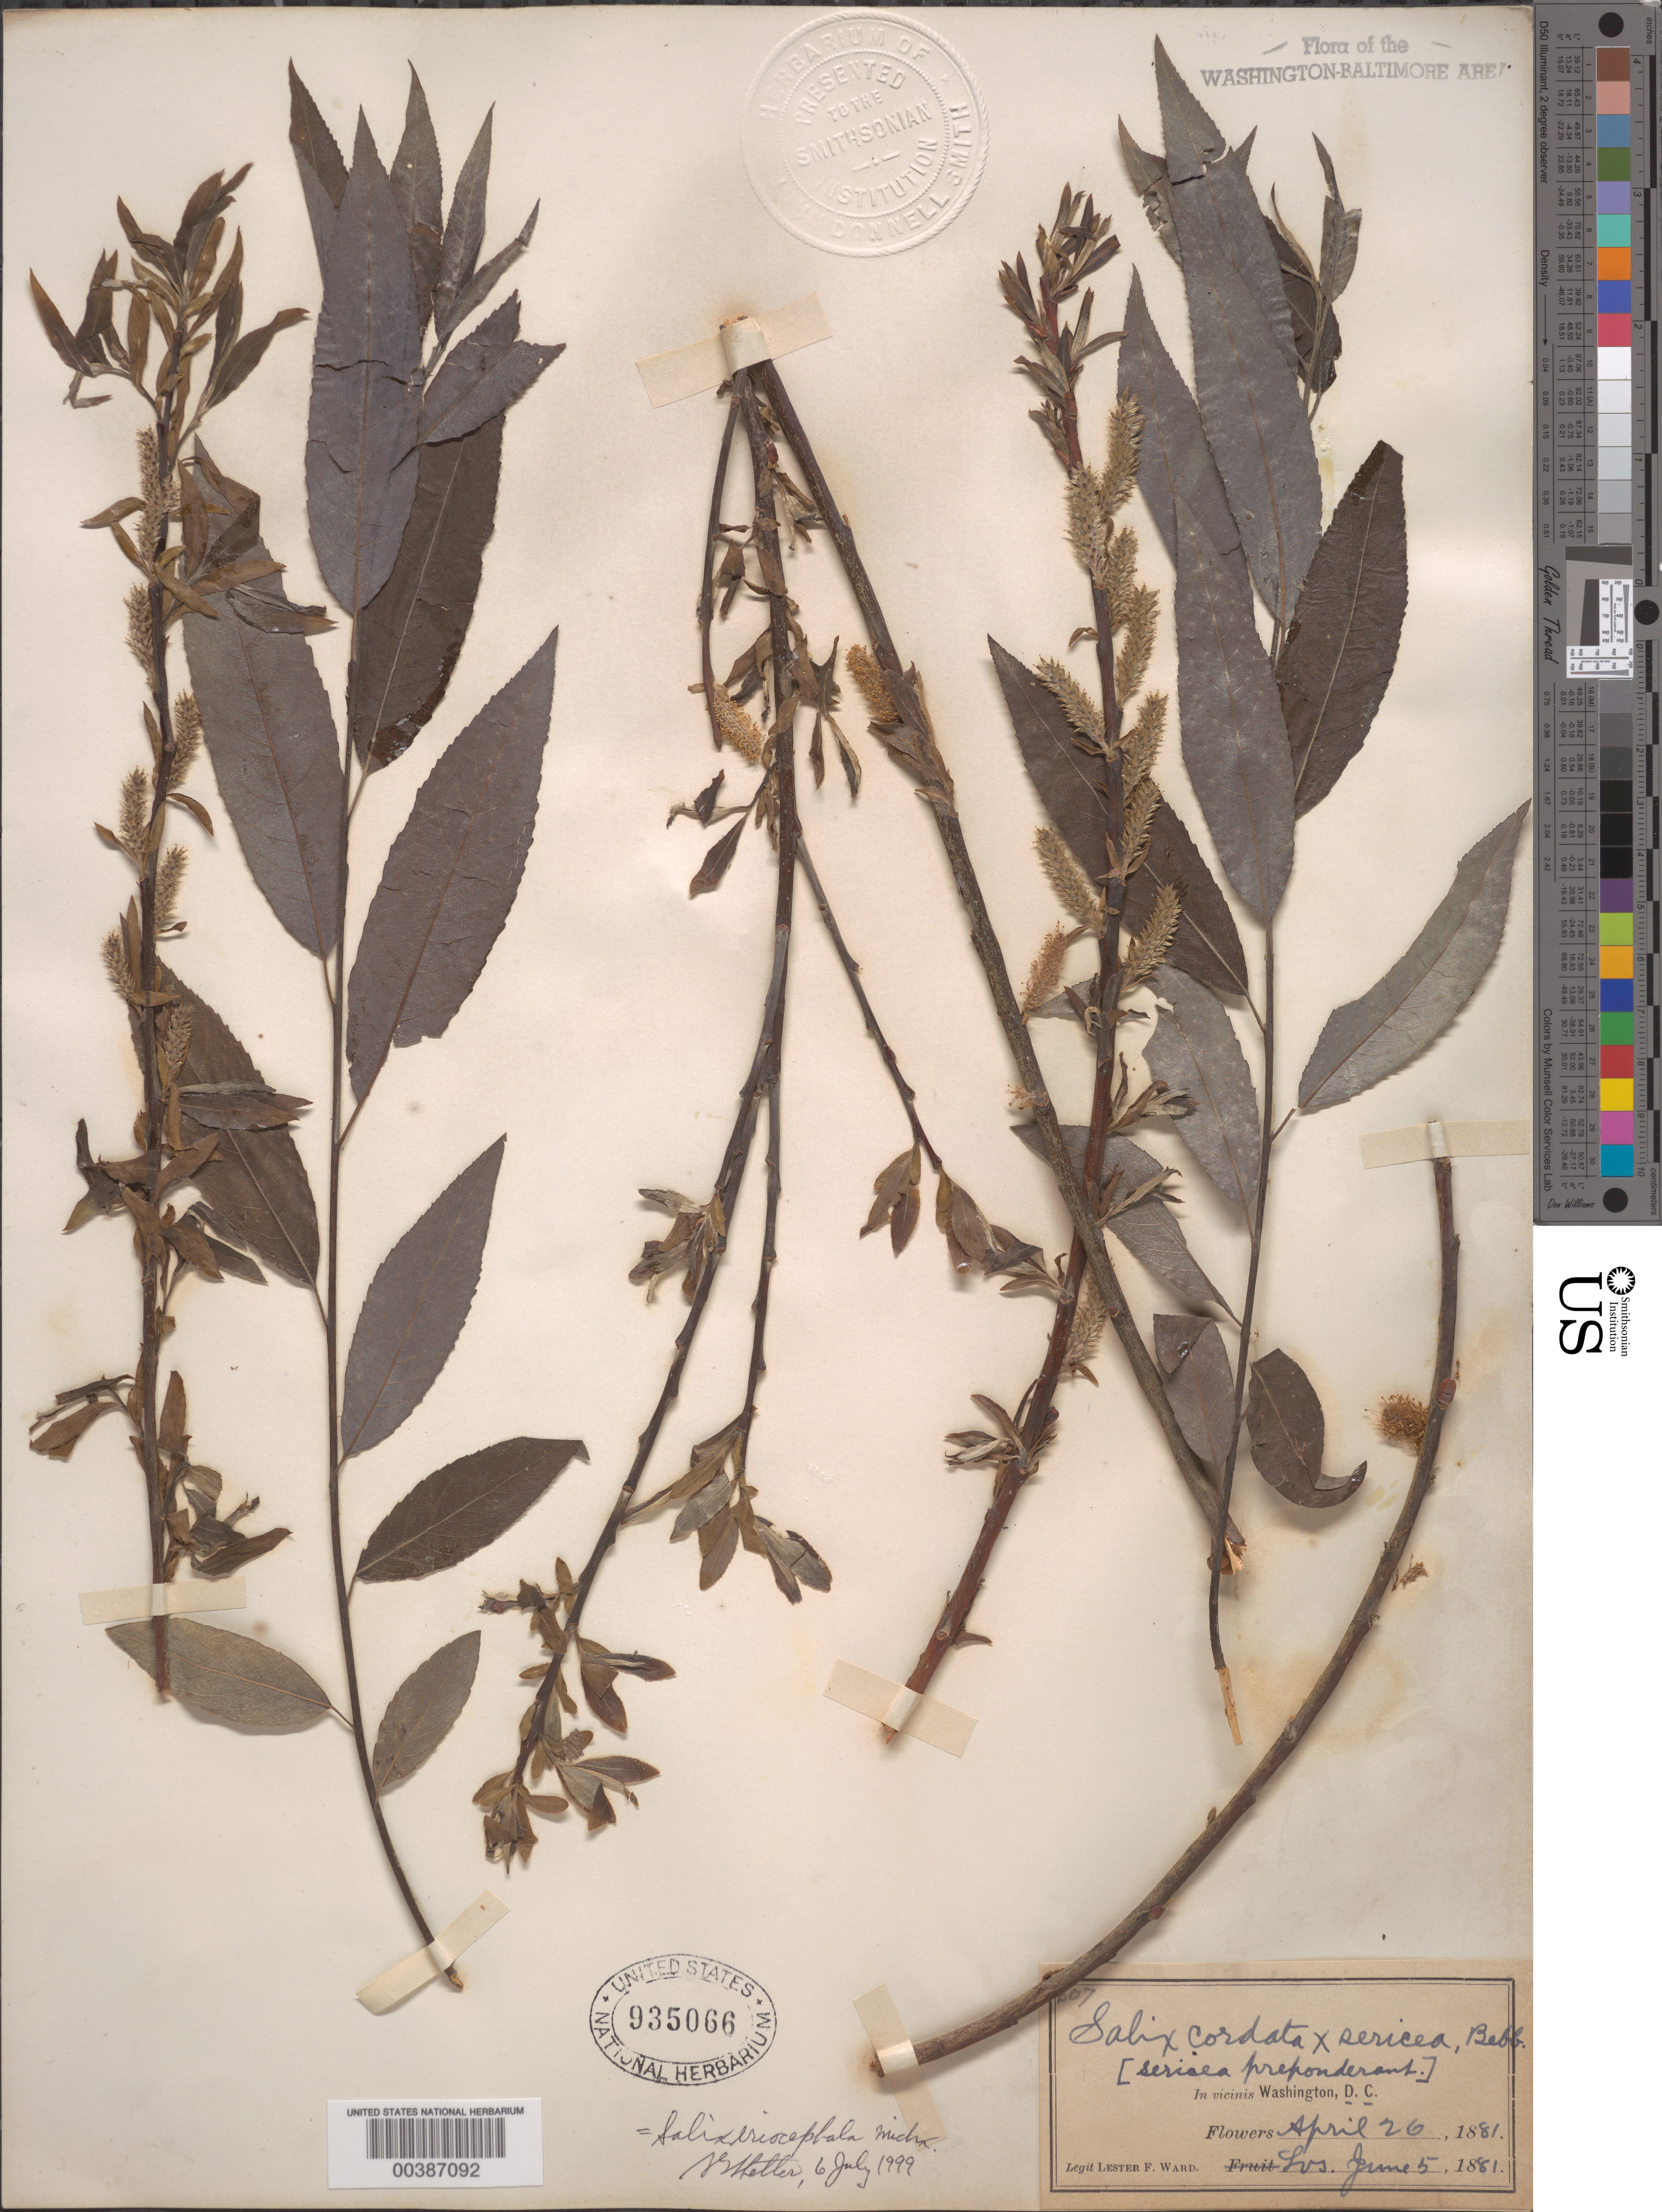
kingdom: Plantae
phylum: Tracheophyta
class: Magnoliopsida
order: Malpighiales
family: Salicaceae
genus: Salix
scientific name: Salix eriocephala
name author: Michx.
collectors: L. F. Ward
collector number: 807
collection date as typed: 26 Apr 1881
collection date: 1881-04-26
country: United States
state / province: District of Columbia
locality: DC vicinity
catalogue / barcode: US 935066